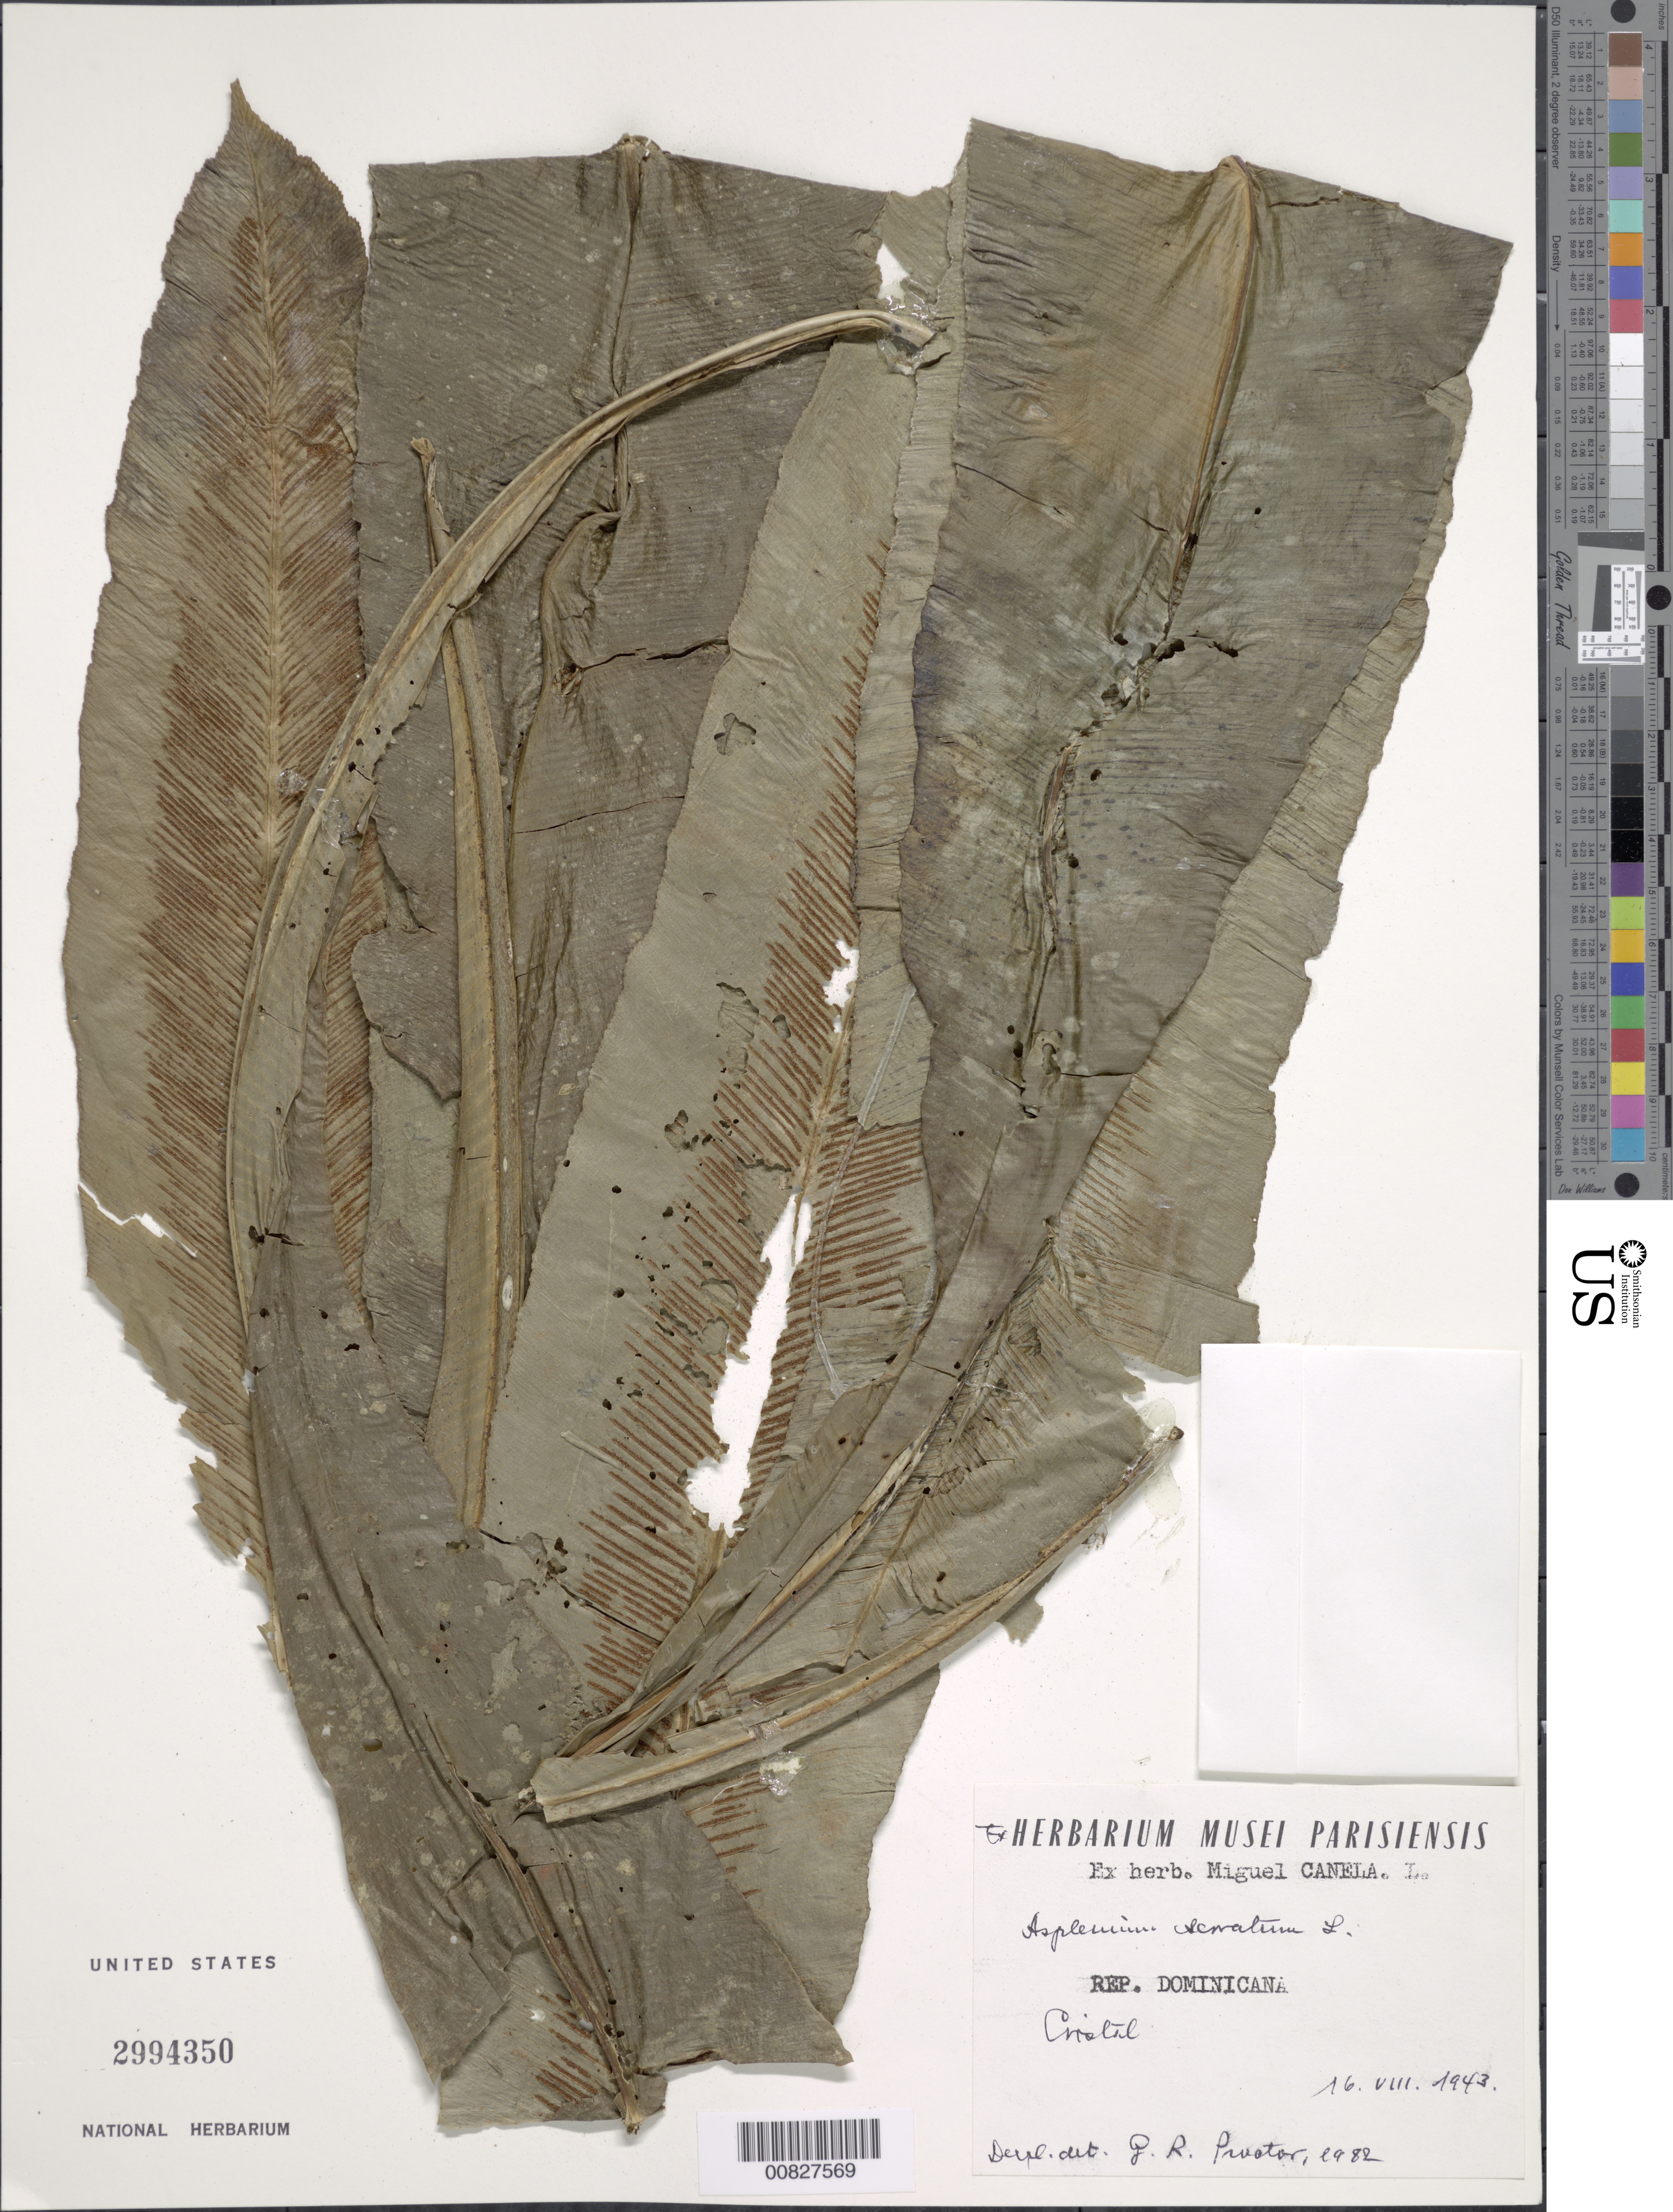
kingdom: Plantae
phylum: Tracheophyta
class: Polypodiopsida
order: Polypodiales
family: Aspleniaceae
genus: Asplenium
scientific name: Asplenium serratum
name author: L.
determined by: Proctor, G. R.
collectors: M. Canela Lazaro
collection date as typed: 16 Jul 1943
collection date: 1943-07-16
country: Dominican Republic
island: Hispaniola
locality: Cristal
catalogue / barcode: US 2994350